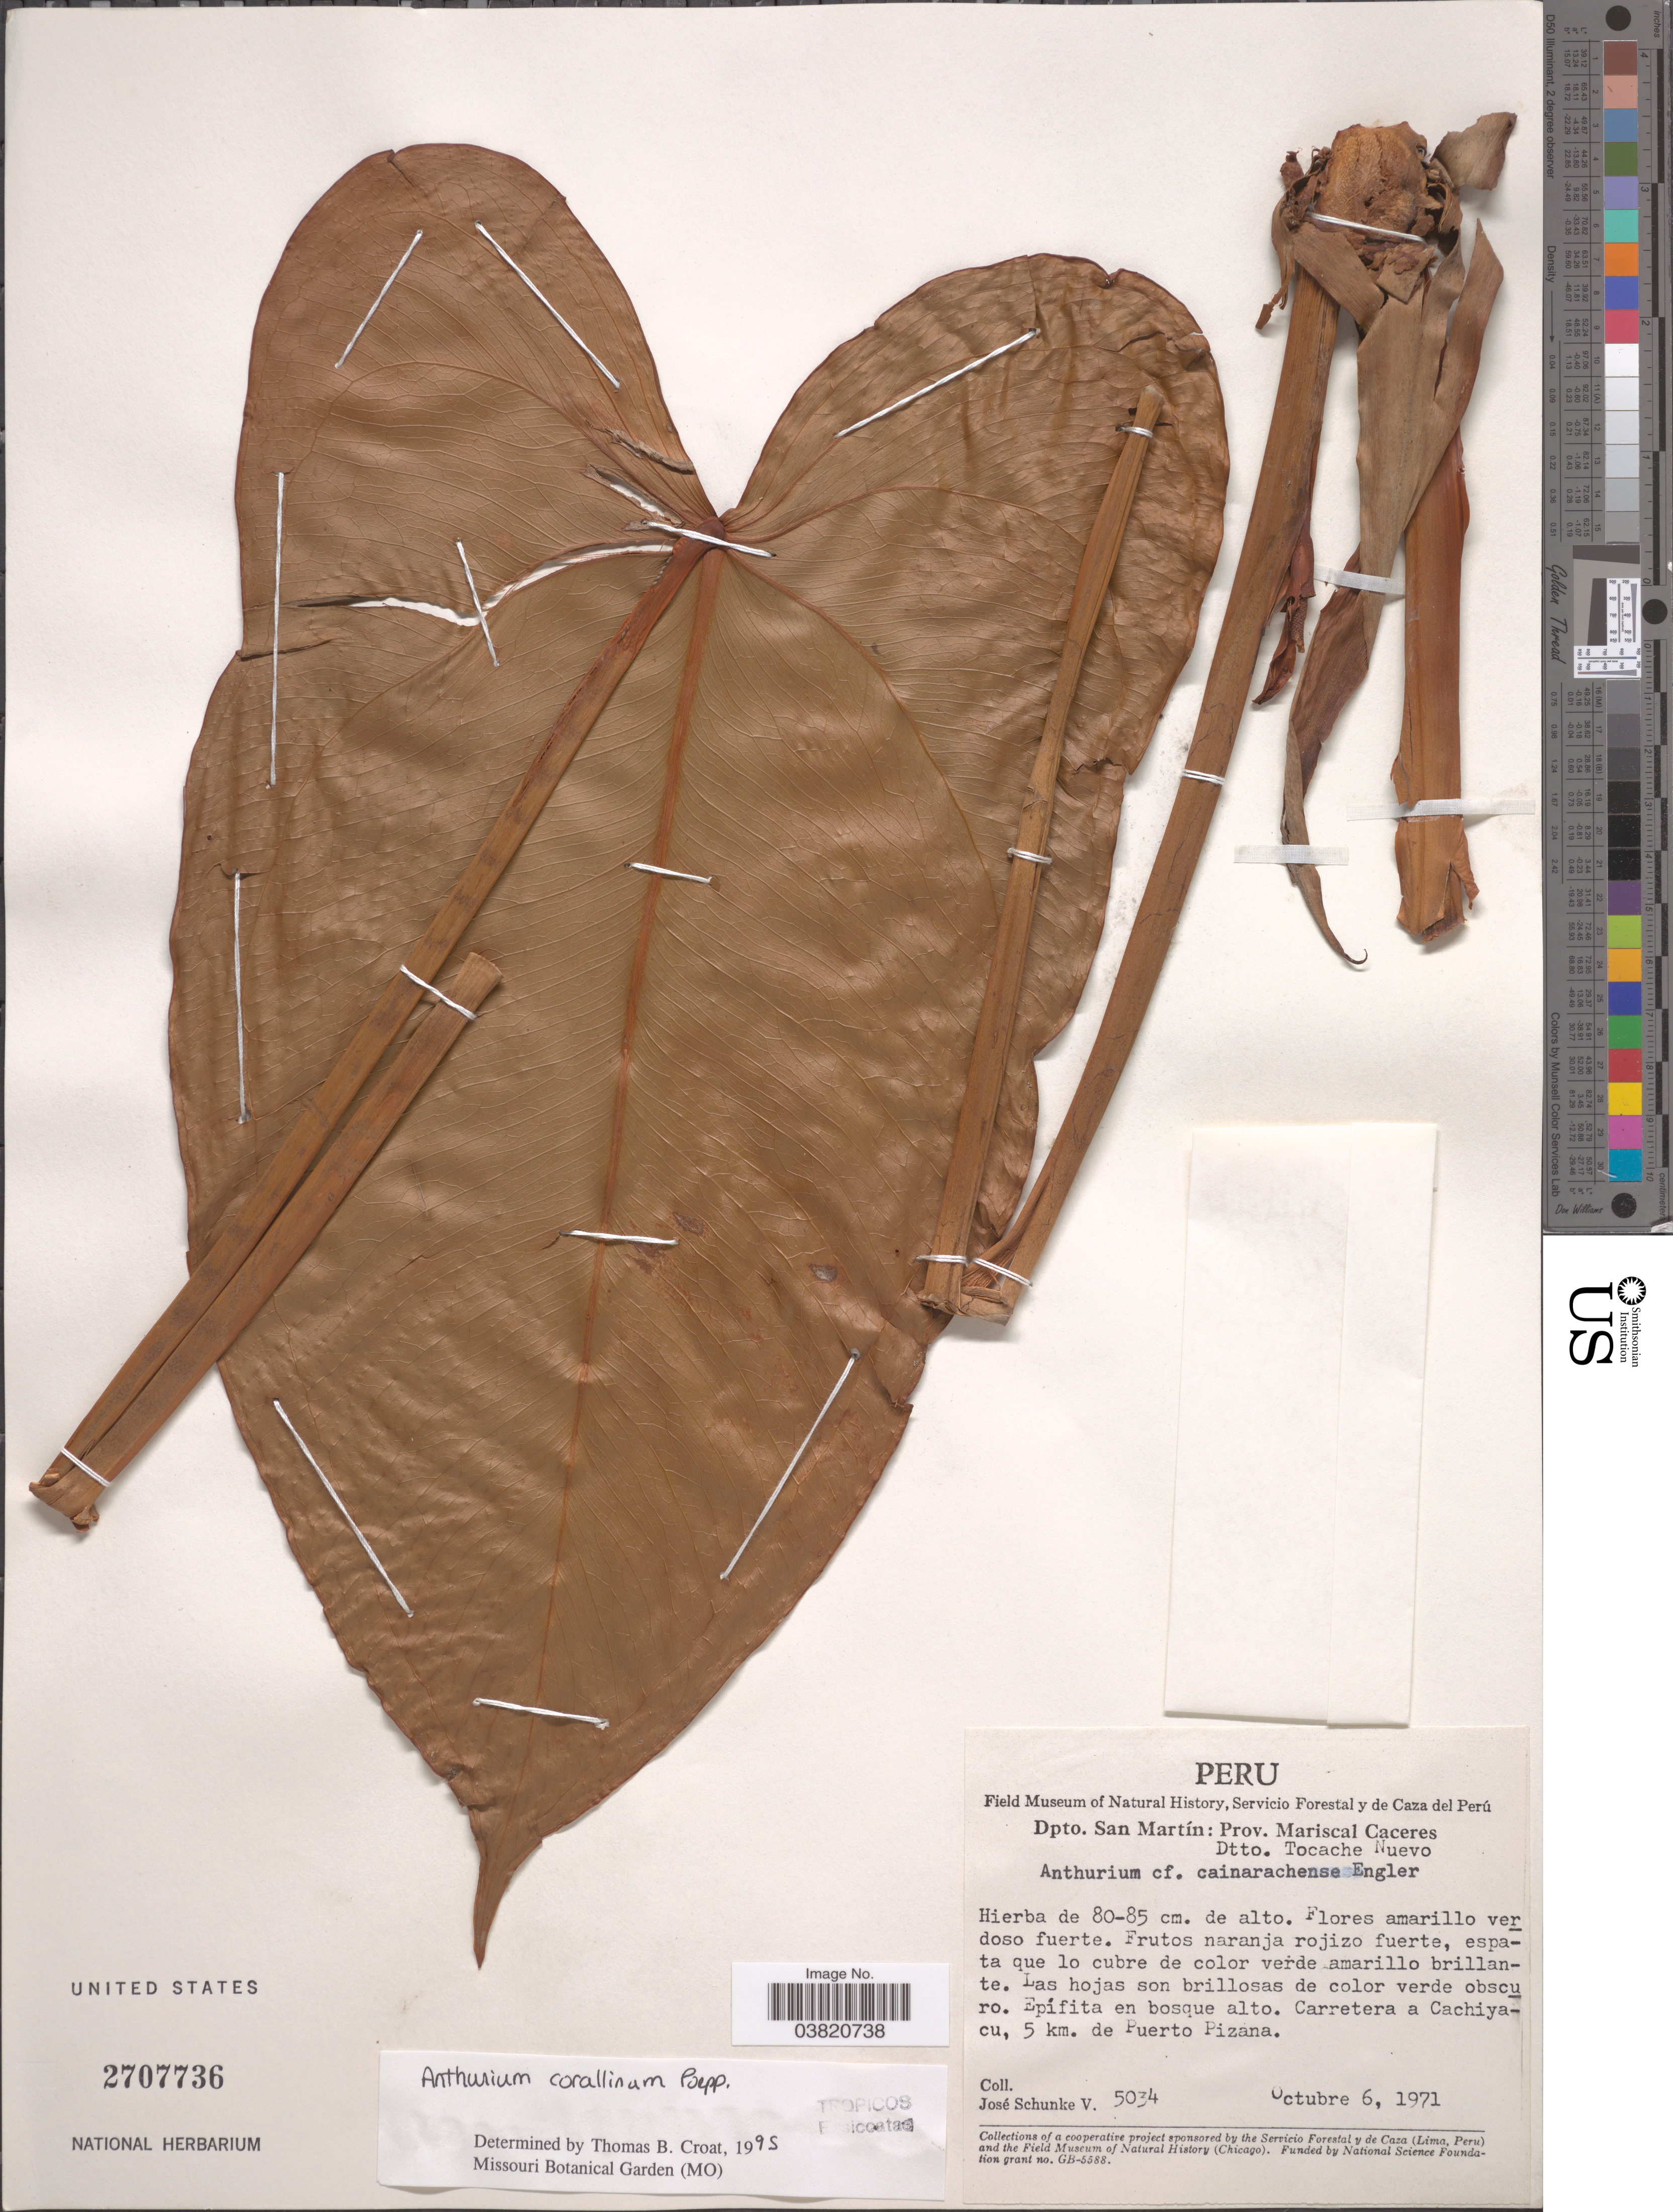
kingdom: Plantae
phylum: Tracheophyta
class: Liliopsida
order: Alismatales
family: Araceae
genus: Anthurium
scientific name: Anthurium corallinum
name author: Poepp.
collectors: J. Schunke Vigo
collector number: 5034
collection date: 1971-10-06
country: Peru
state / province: San Martín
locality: Dpto. San Martín: Prov. Mariscal Caceres. Dtto. Tocache Nuevo. Carretera a Cachiyacu, 5 km. de Puerto Pizana.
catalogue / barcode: US 2707736